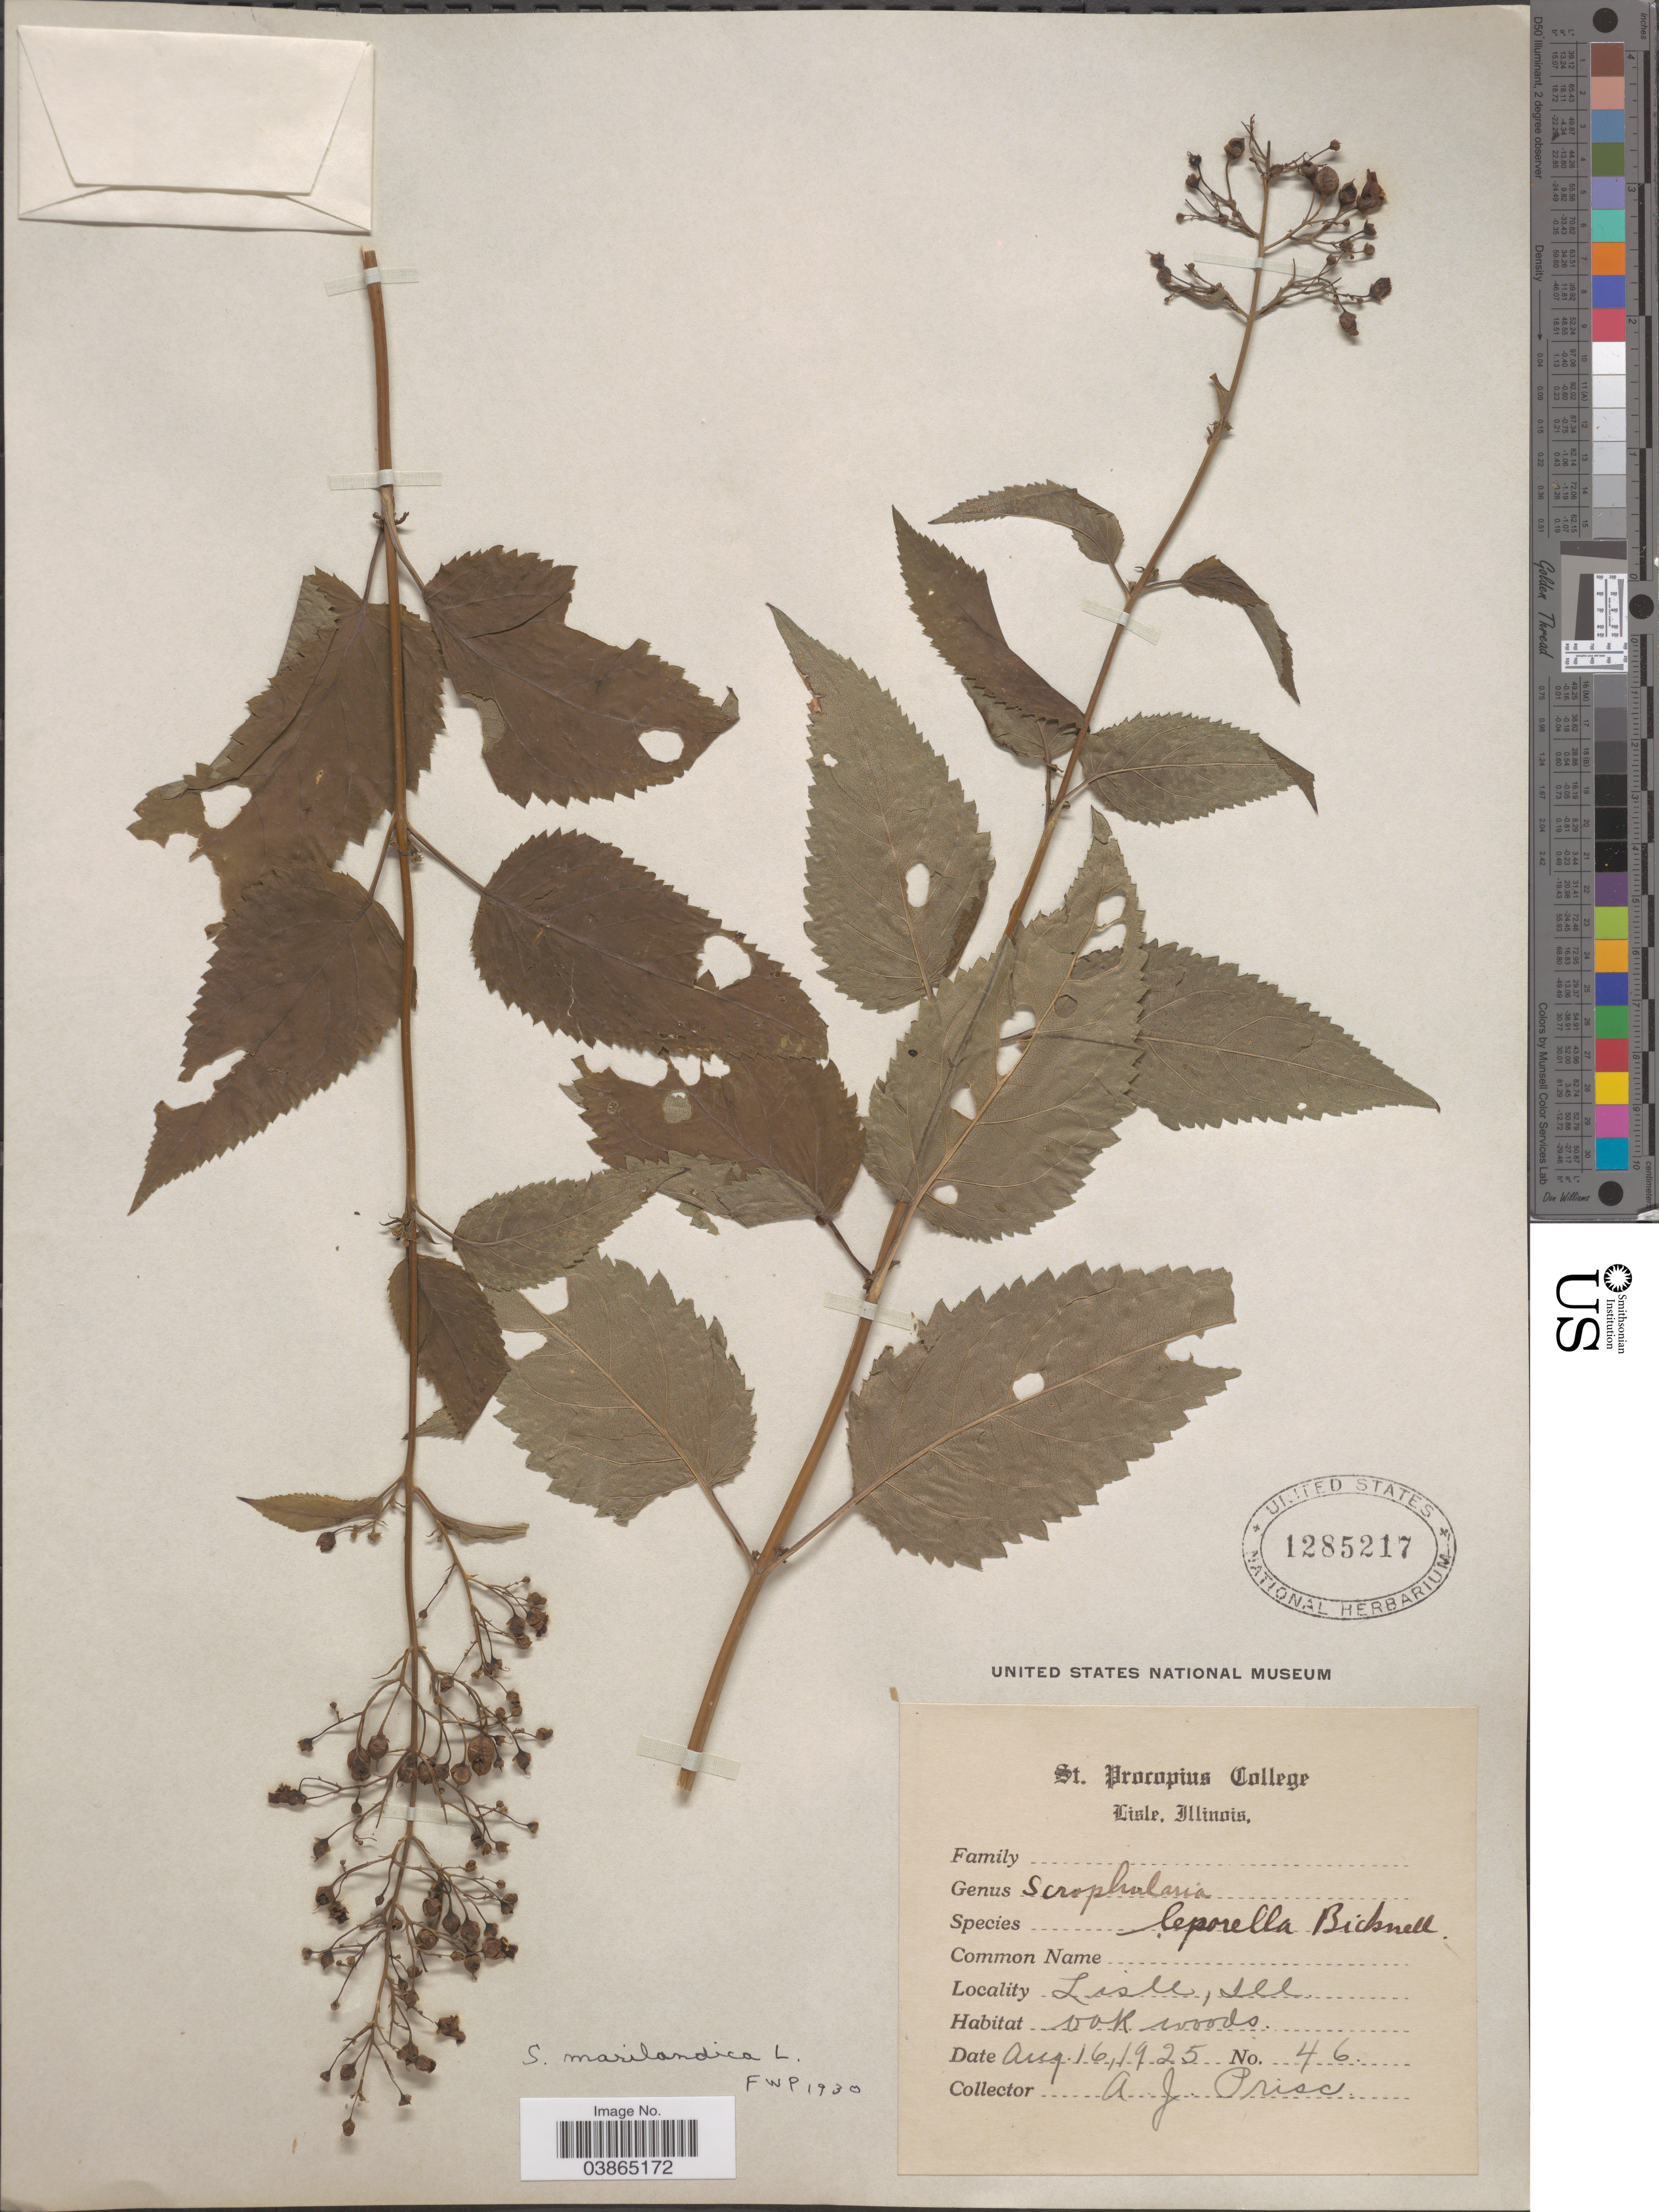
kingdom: Plantae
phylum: Tracheophyta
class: Magnoliopsida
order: Lamiales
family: Scrophulariaceae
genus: Scrophularia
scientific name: Scrophularia marilandica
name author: L.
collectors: A. J. Prisc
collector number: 46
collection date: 1925-08-16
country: United States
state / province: Illinois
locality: Lisle.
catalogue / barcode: US 1285217